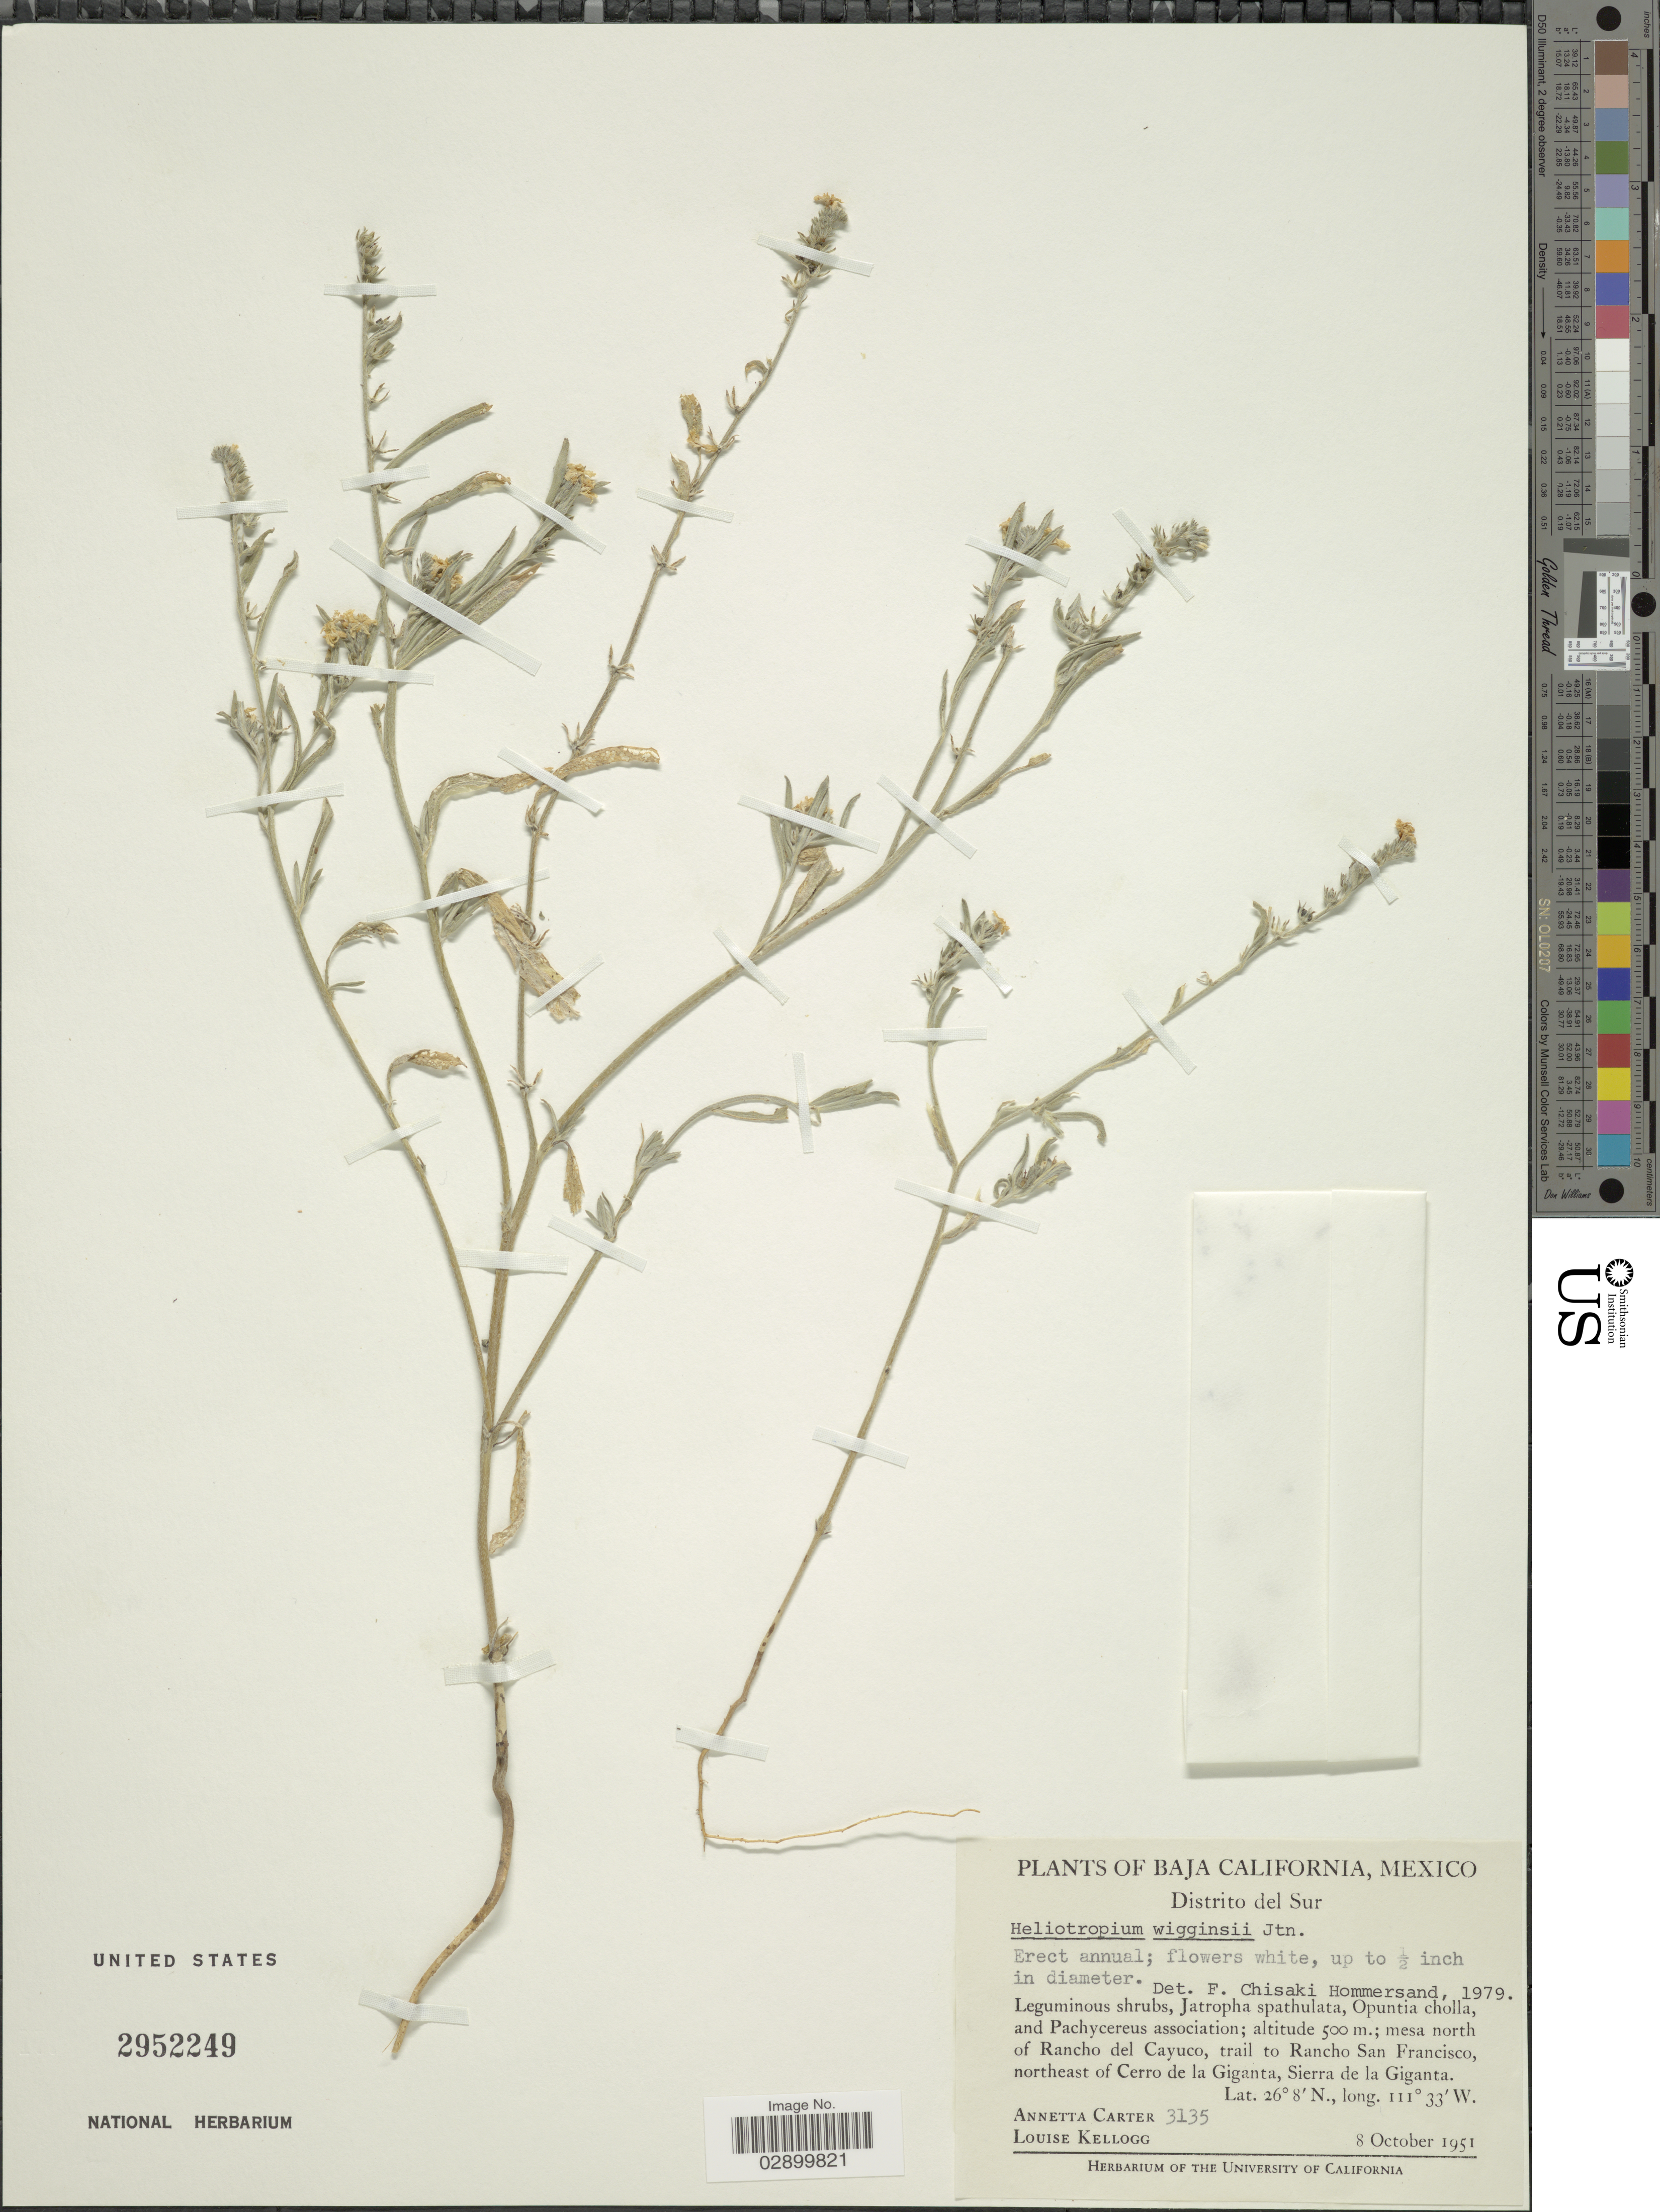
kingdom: Plantae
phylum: Tracheophyta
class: Magnoliopsida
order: Boraginales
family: Heliotropiaceae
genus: Heliotropium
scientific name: Heliotropium wigginsii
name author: I.M. Johnst.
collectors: A. Carter & L. Kellogg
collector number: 3135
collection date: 1951-10-08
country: Mexico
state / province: Baja California Sur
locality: Distrito del Sur. Mesa north of Rancho del Cayuco, trail to Rancho San Francisco, northeast of Cerro de la Giganta, Sierra de la Giganta.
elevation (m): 500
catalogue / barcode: US 2952249